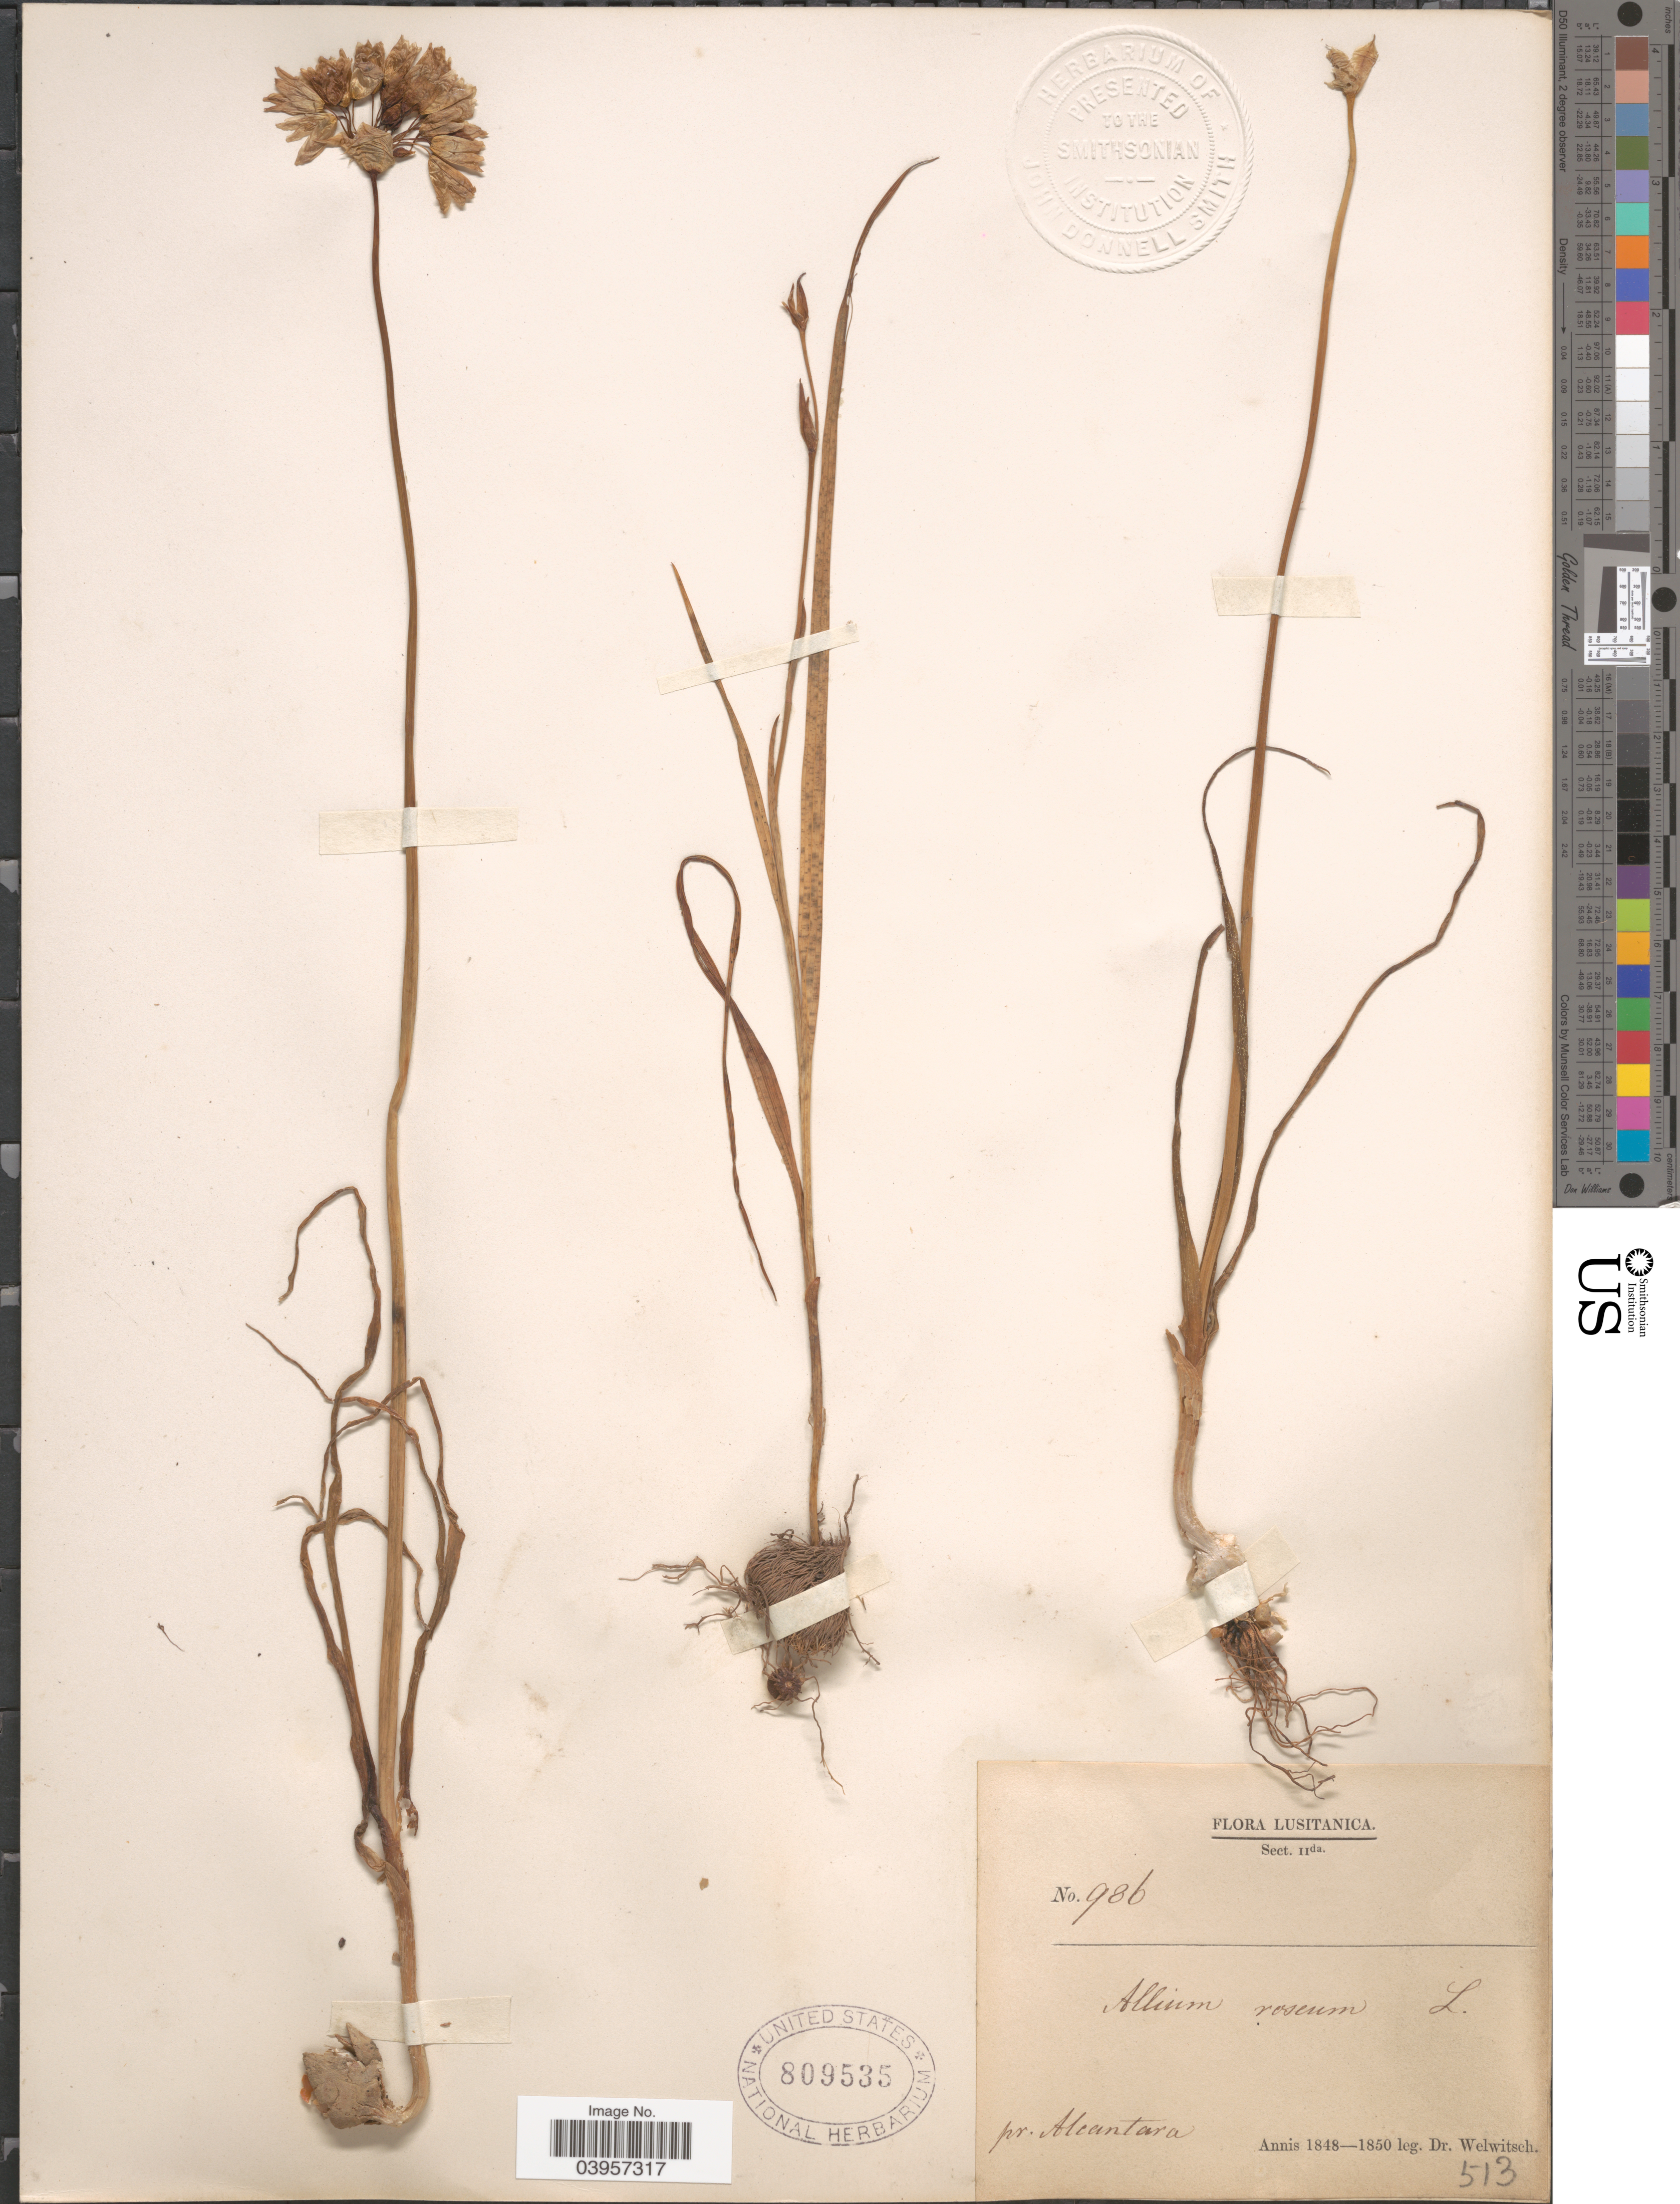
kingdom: Plantae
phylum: Tracheophyta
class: Liliopsida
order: Asparagales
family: Amaryllidaceae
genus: Allium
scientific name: Allium roseum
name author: L.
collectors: -. Welwitsch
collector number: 986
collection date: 1848/1850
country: Portugal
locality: Lusitanica. Pr. Alcantara.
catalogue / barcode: US 809535